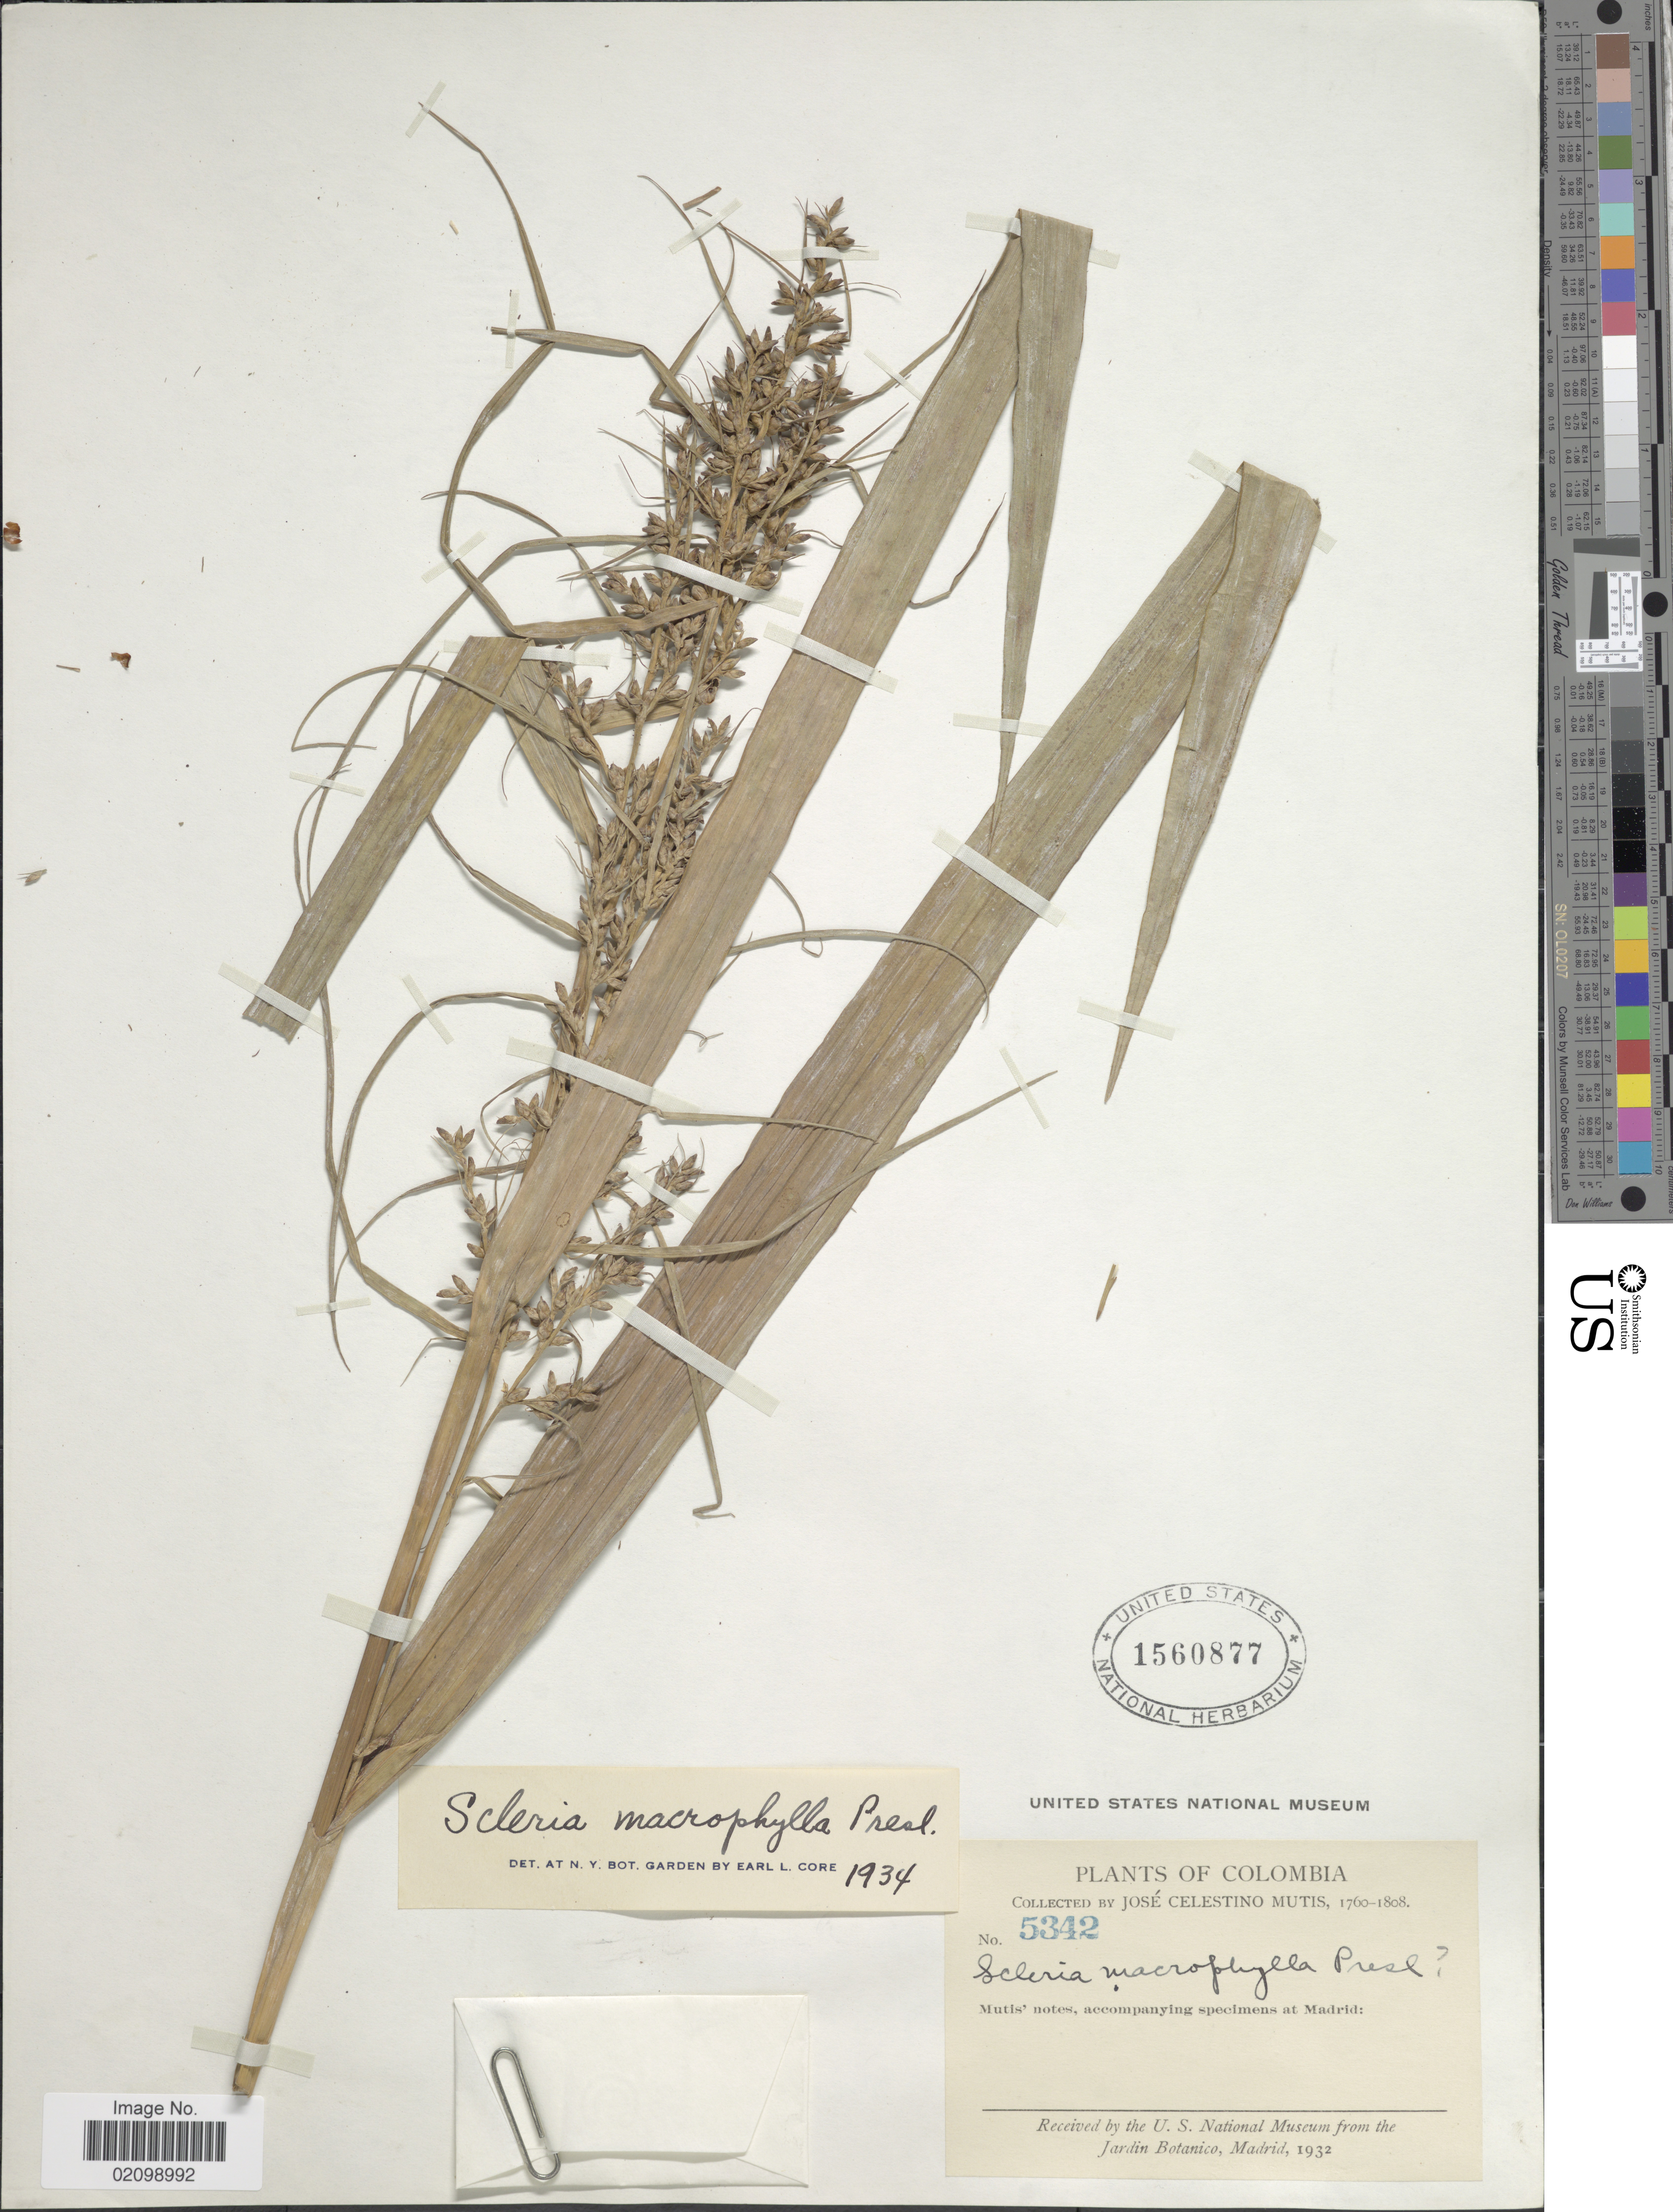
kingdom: Plantae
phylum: Tracheophyta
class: Liliopsida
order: Poales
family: Cyperaceae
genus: Scleria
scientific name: Scleria macrophylla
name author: J. Presl & C. Presl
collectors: J. C. B. Mutis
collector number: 5342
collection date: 1760/1808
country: Colombia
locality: Colombia.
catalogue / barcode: US 1560877